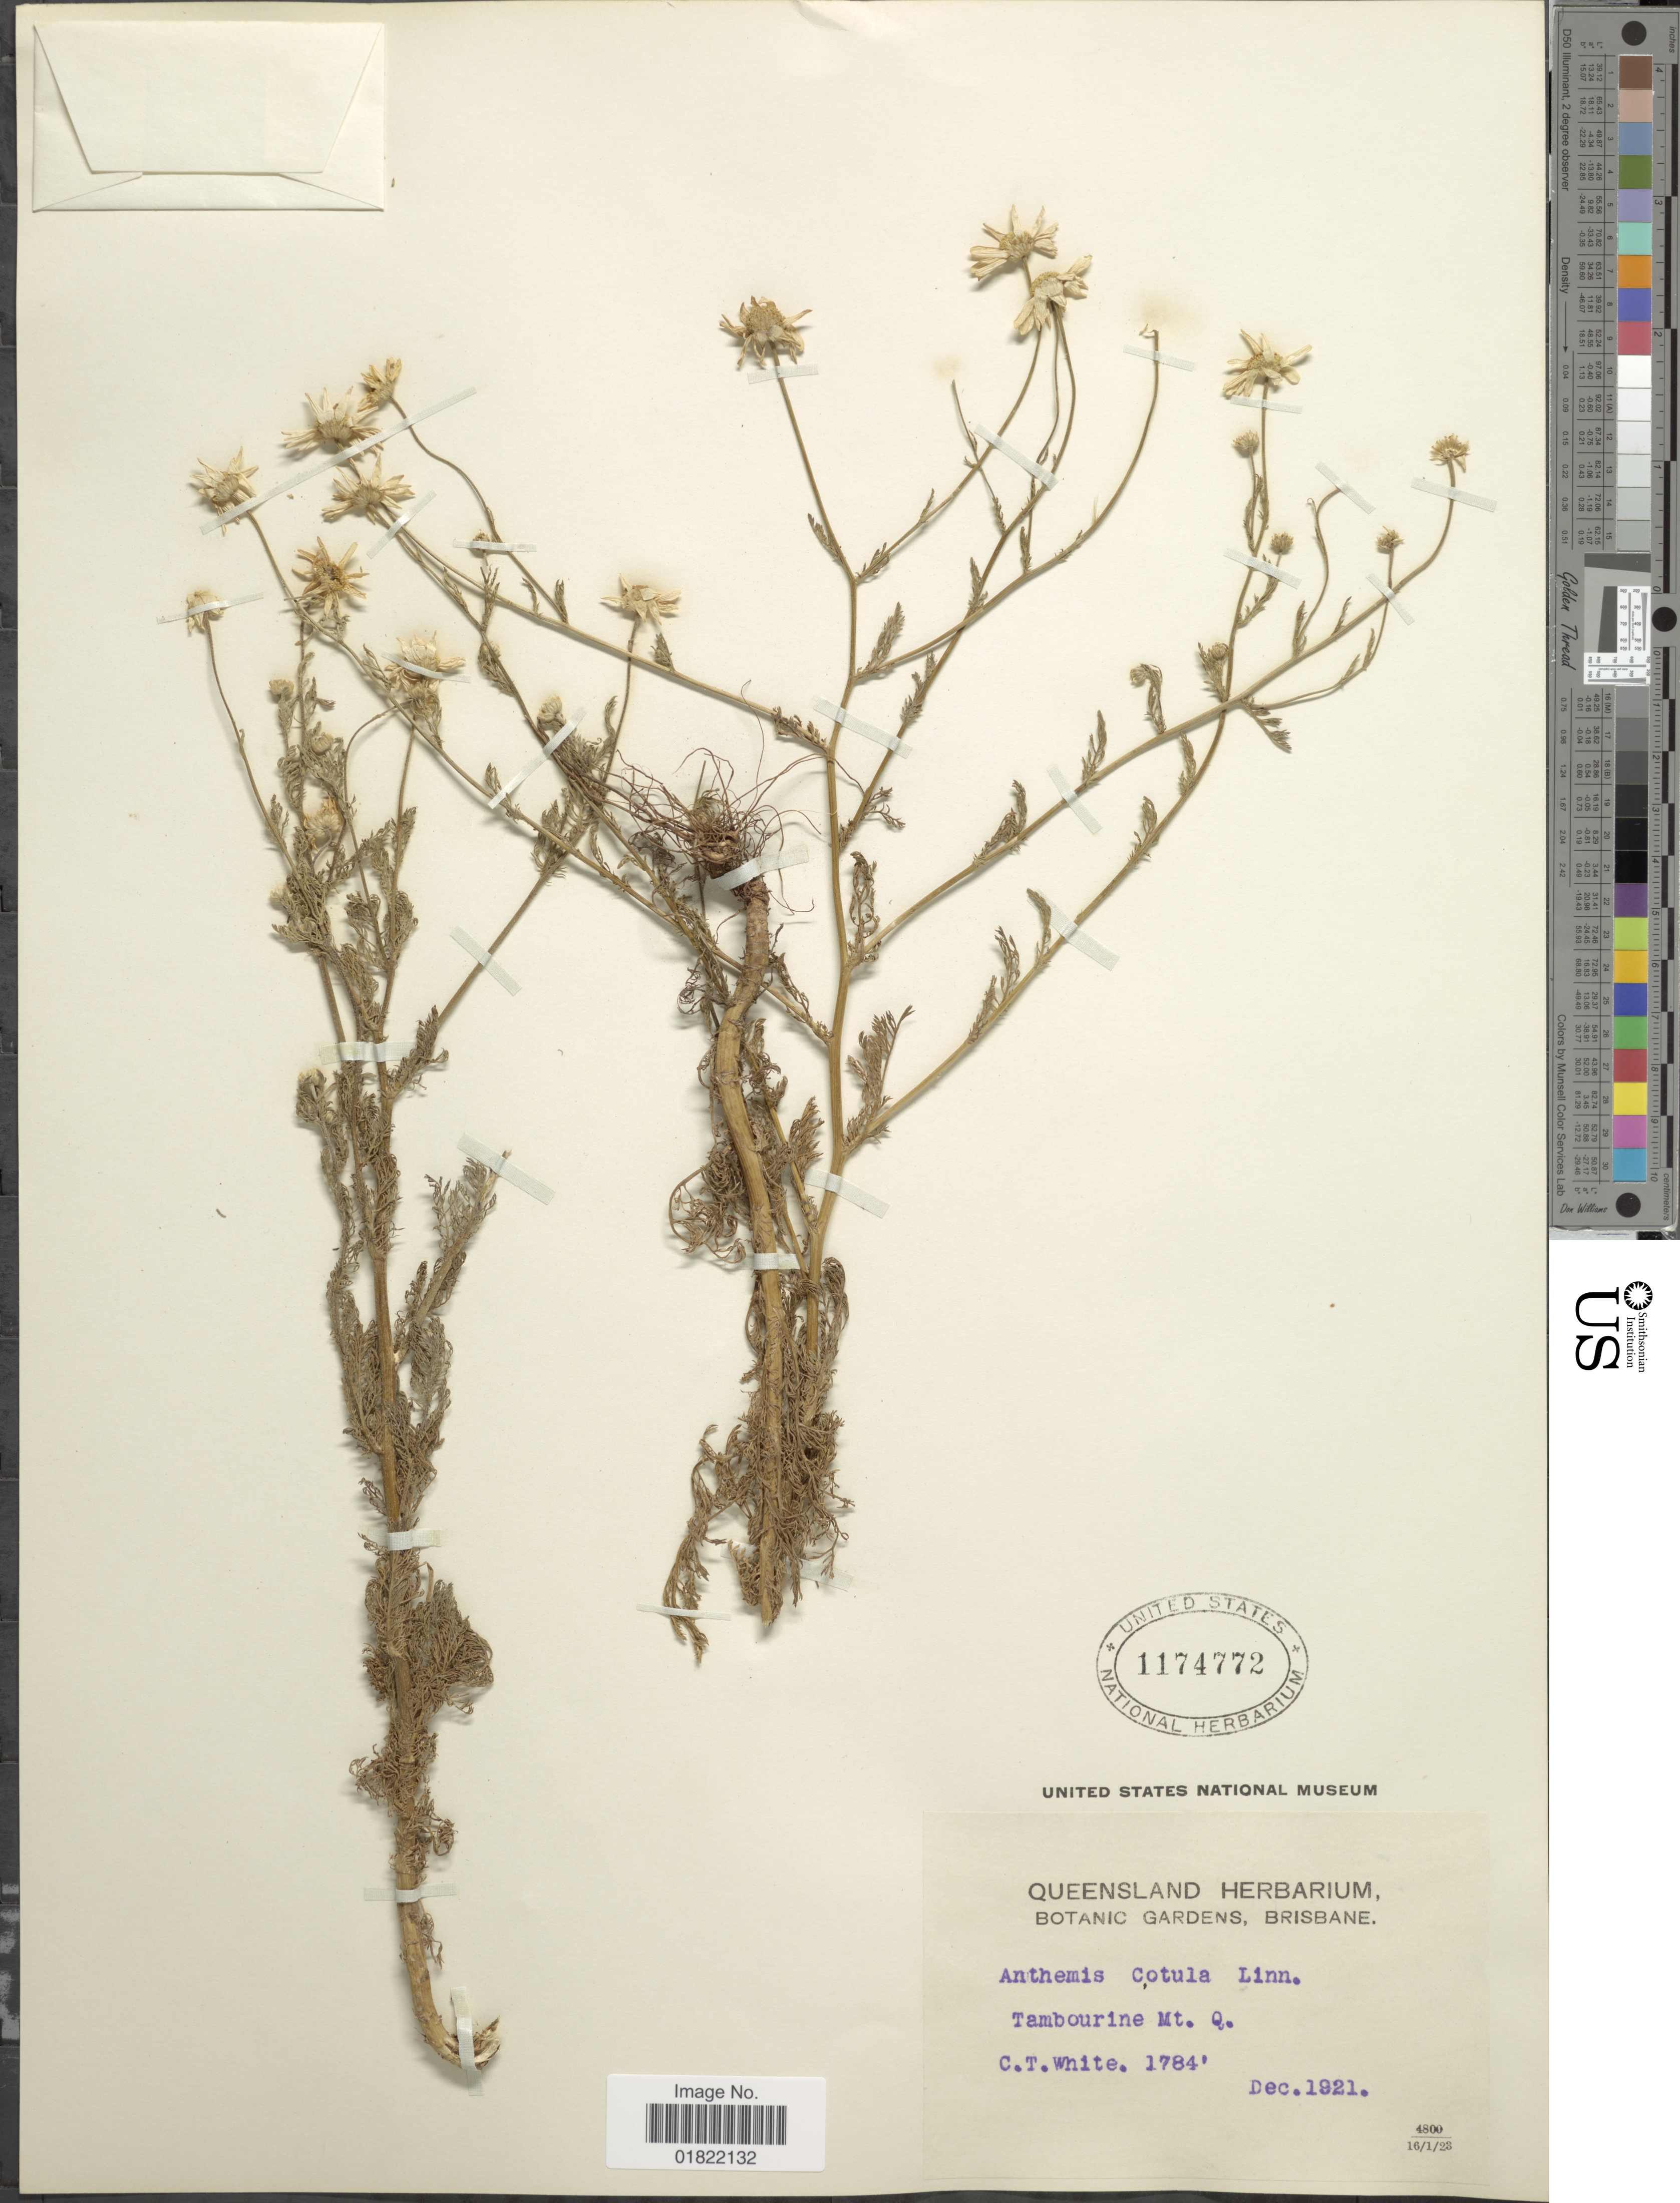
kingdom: Plantae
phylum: Tracheophyta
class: Magnoliopsida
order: Asterales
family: Asteraceae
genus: Anthemis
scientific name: Anthemis cotula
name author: L.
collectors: C. T. White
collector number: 4800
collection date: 1921-12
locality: Tambourine Mt. Q.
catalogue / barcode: US 1174772